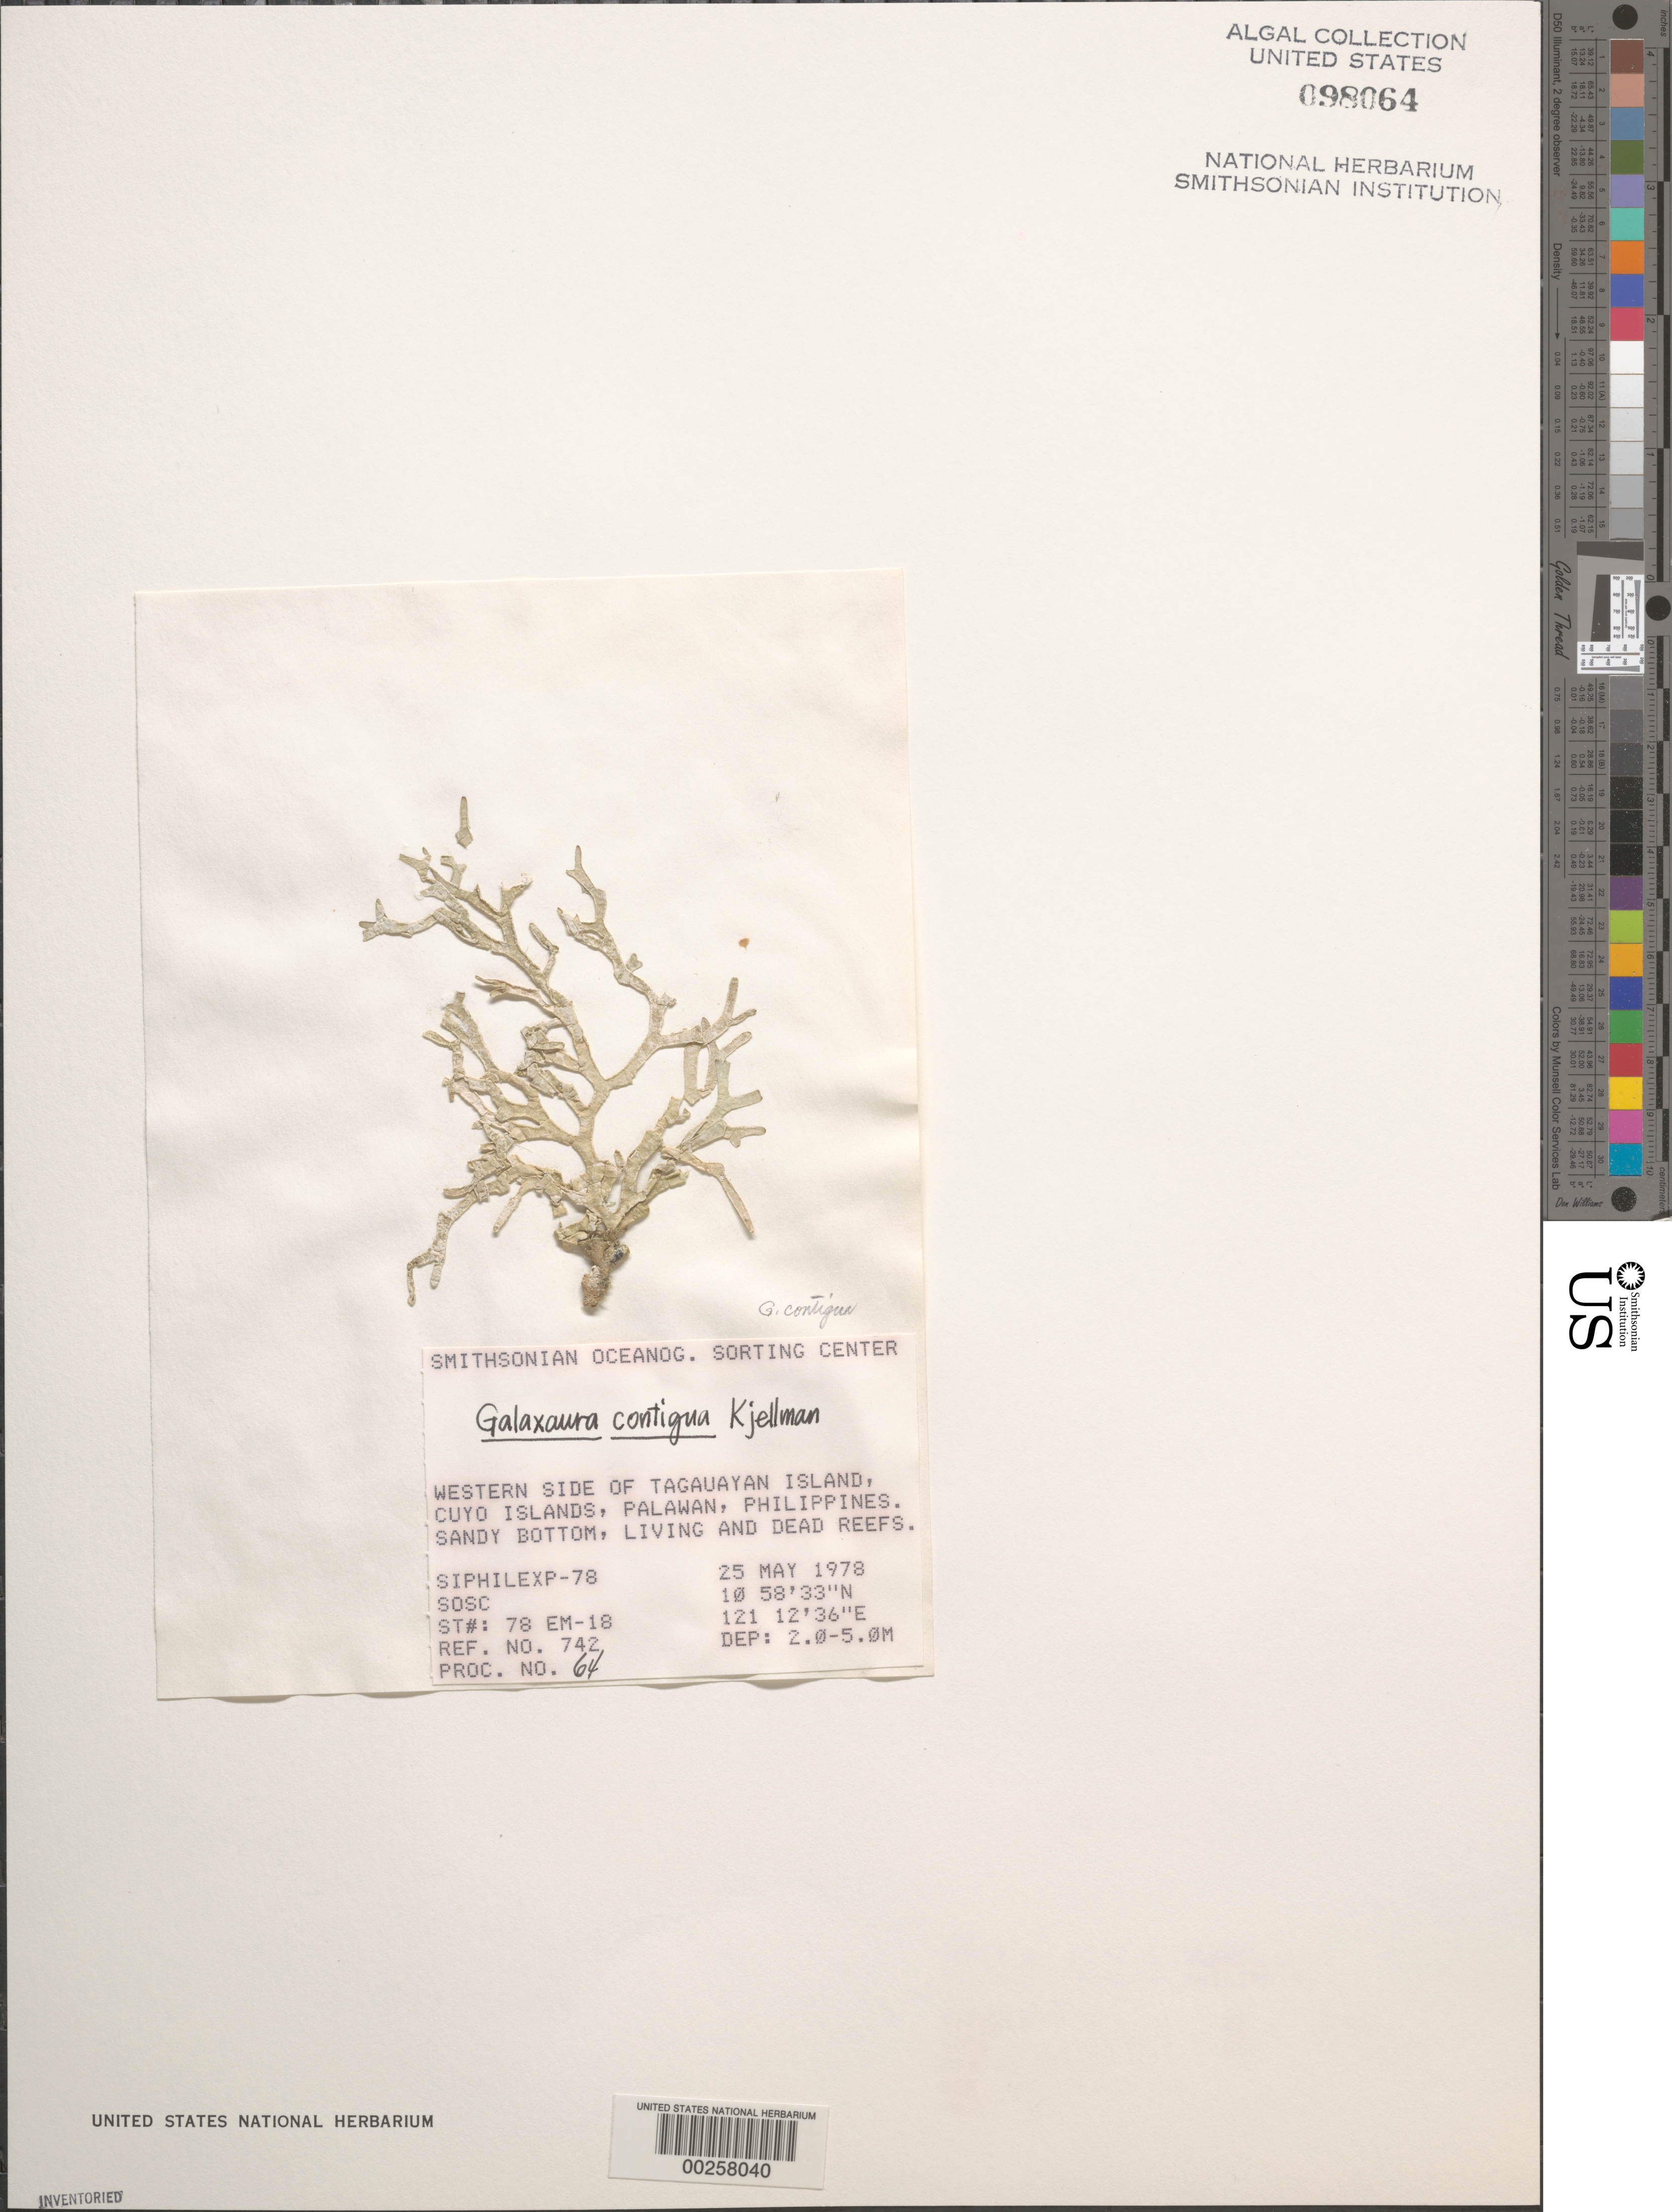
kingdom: Plantae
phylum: Rhodophyta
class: Florideophyceae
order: Nemaliales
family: Galaxauraceae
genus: Galaxaura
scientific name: Galaxaura contigua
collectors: SOSC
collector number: Station 78 Em-18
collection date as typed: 25 May 1978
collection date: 1978-05-25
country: Philippines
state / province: Mimaropa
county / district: Palawan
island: Tagauayan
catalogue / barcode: US 98064